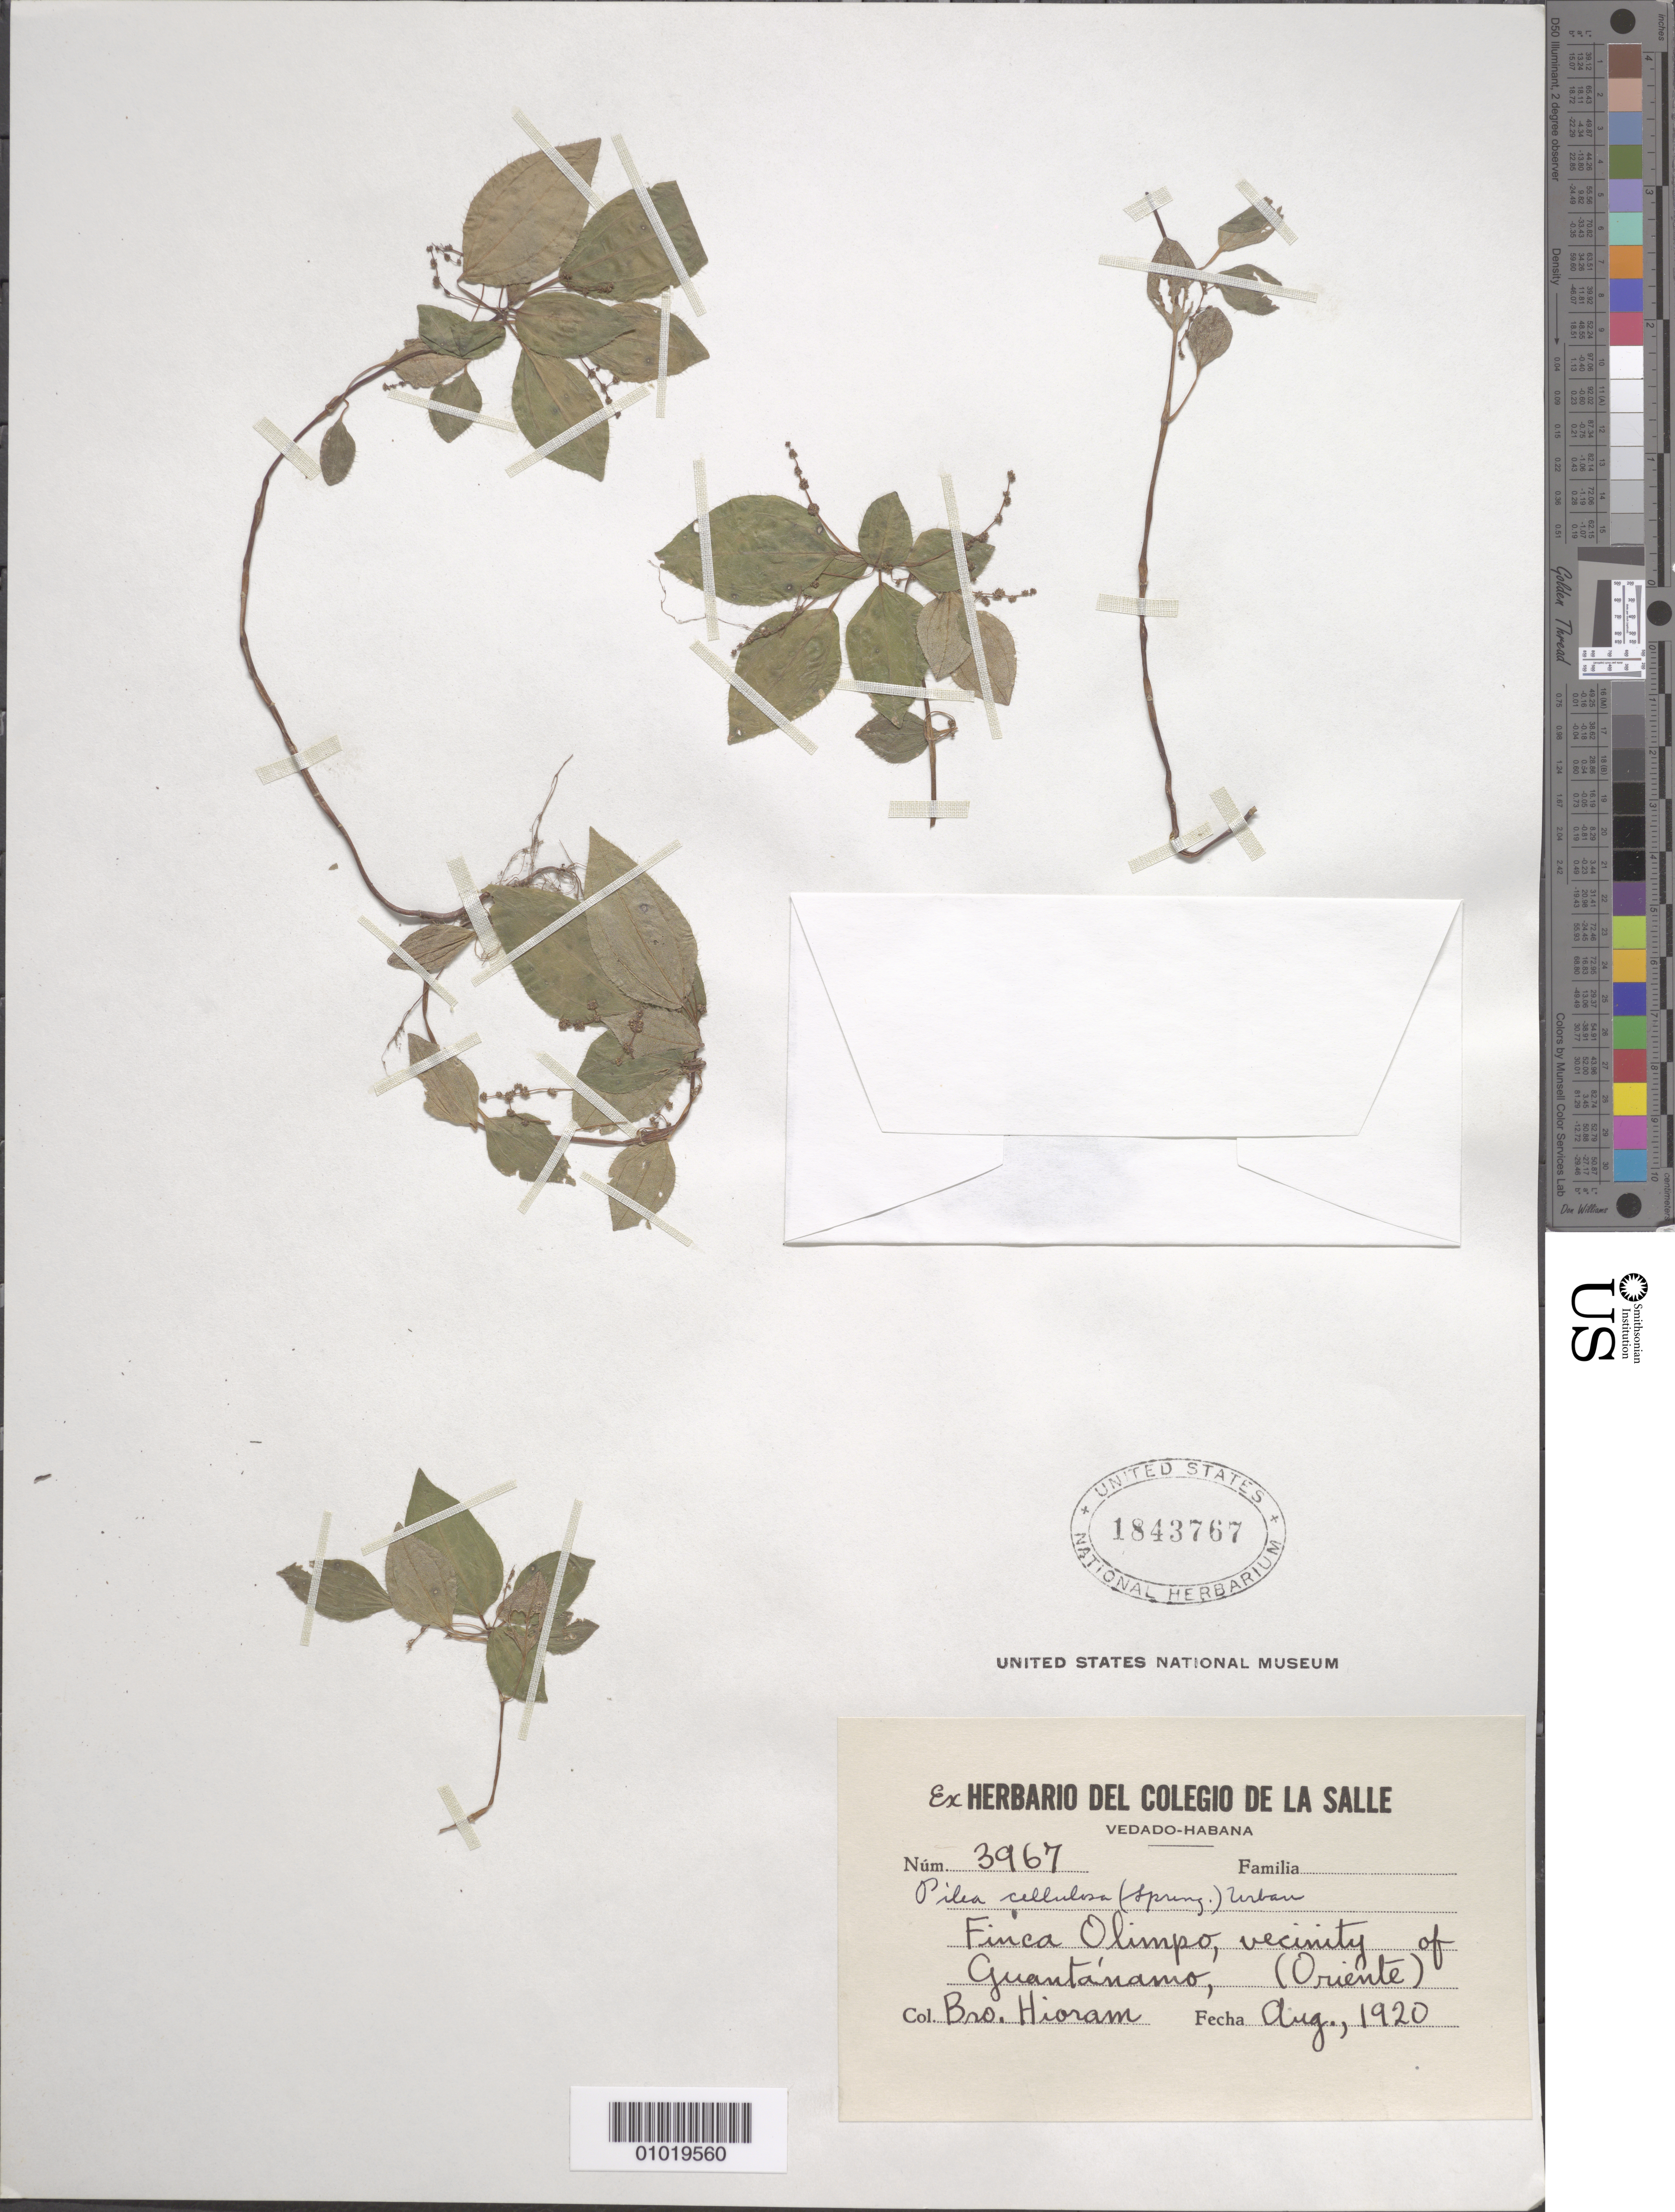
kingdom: Plantae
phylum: Tracheophyta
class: Magnoliopsida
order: Rosales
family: Urticaceae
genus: Pilea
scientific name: Pilea cellulosa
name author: Urb.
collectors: Bro. Hioram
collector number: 3967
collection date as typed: Aug 1920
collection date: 1920-08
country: Cuba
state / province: Guantanamo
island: Cuba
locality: Finca Olimpo, vicinity of Guantánamo, Oriente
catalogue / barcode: US 1843767